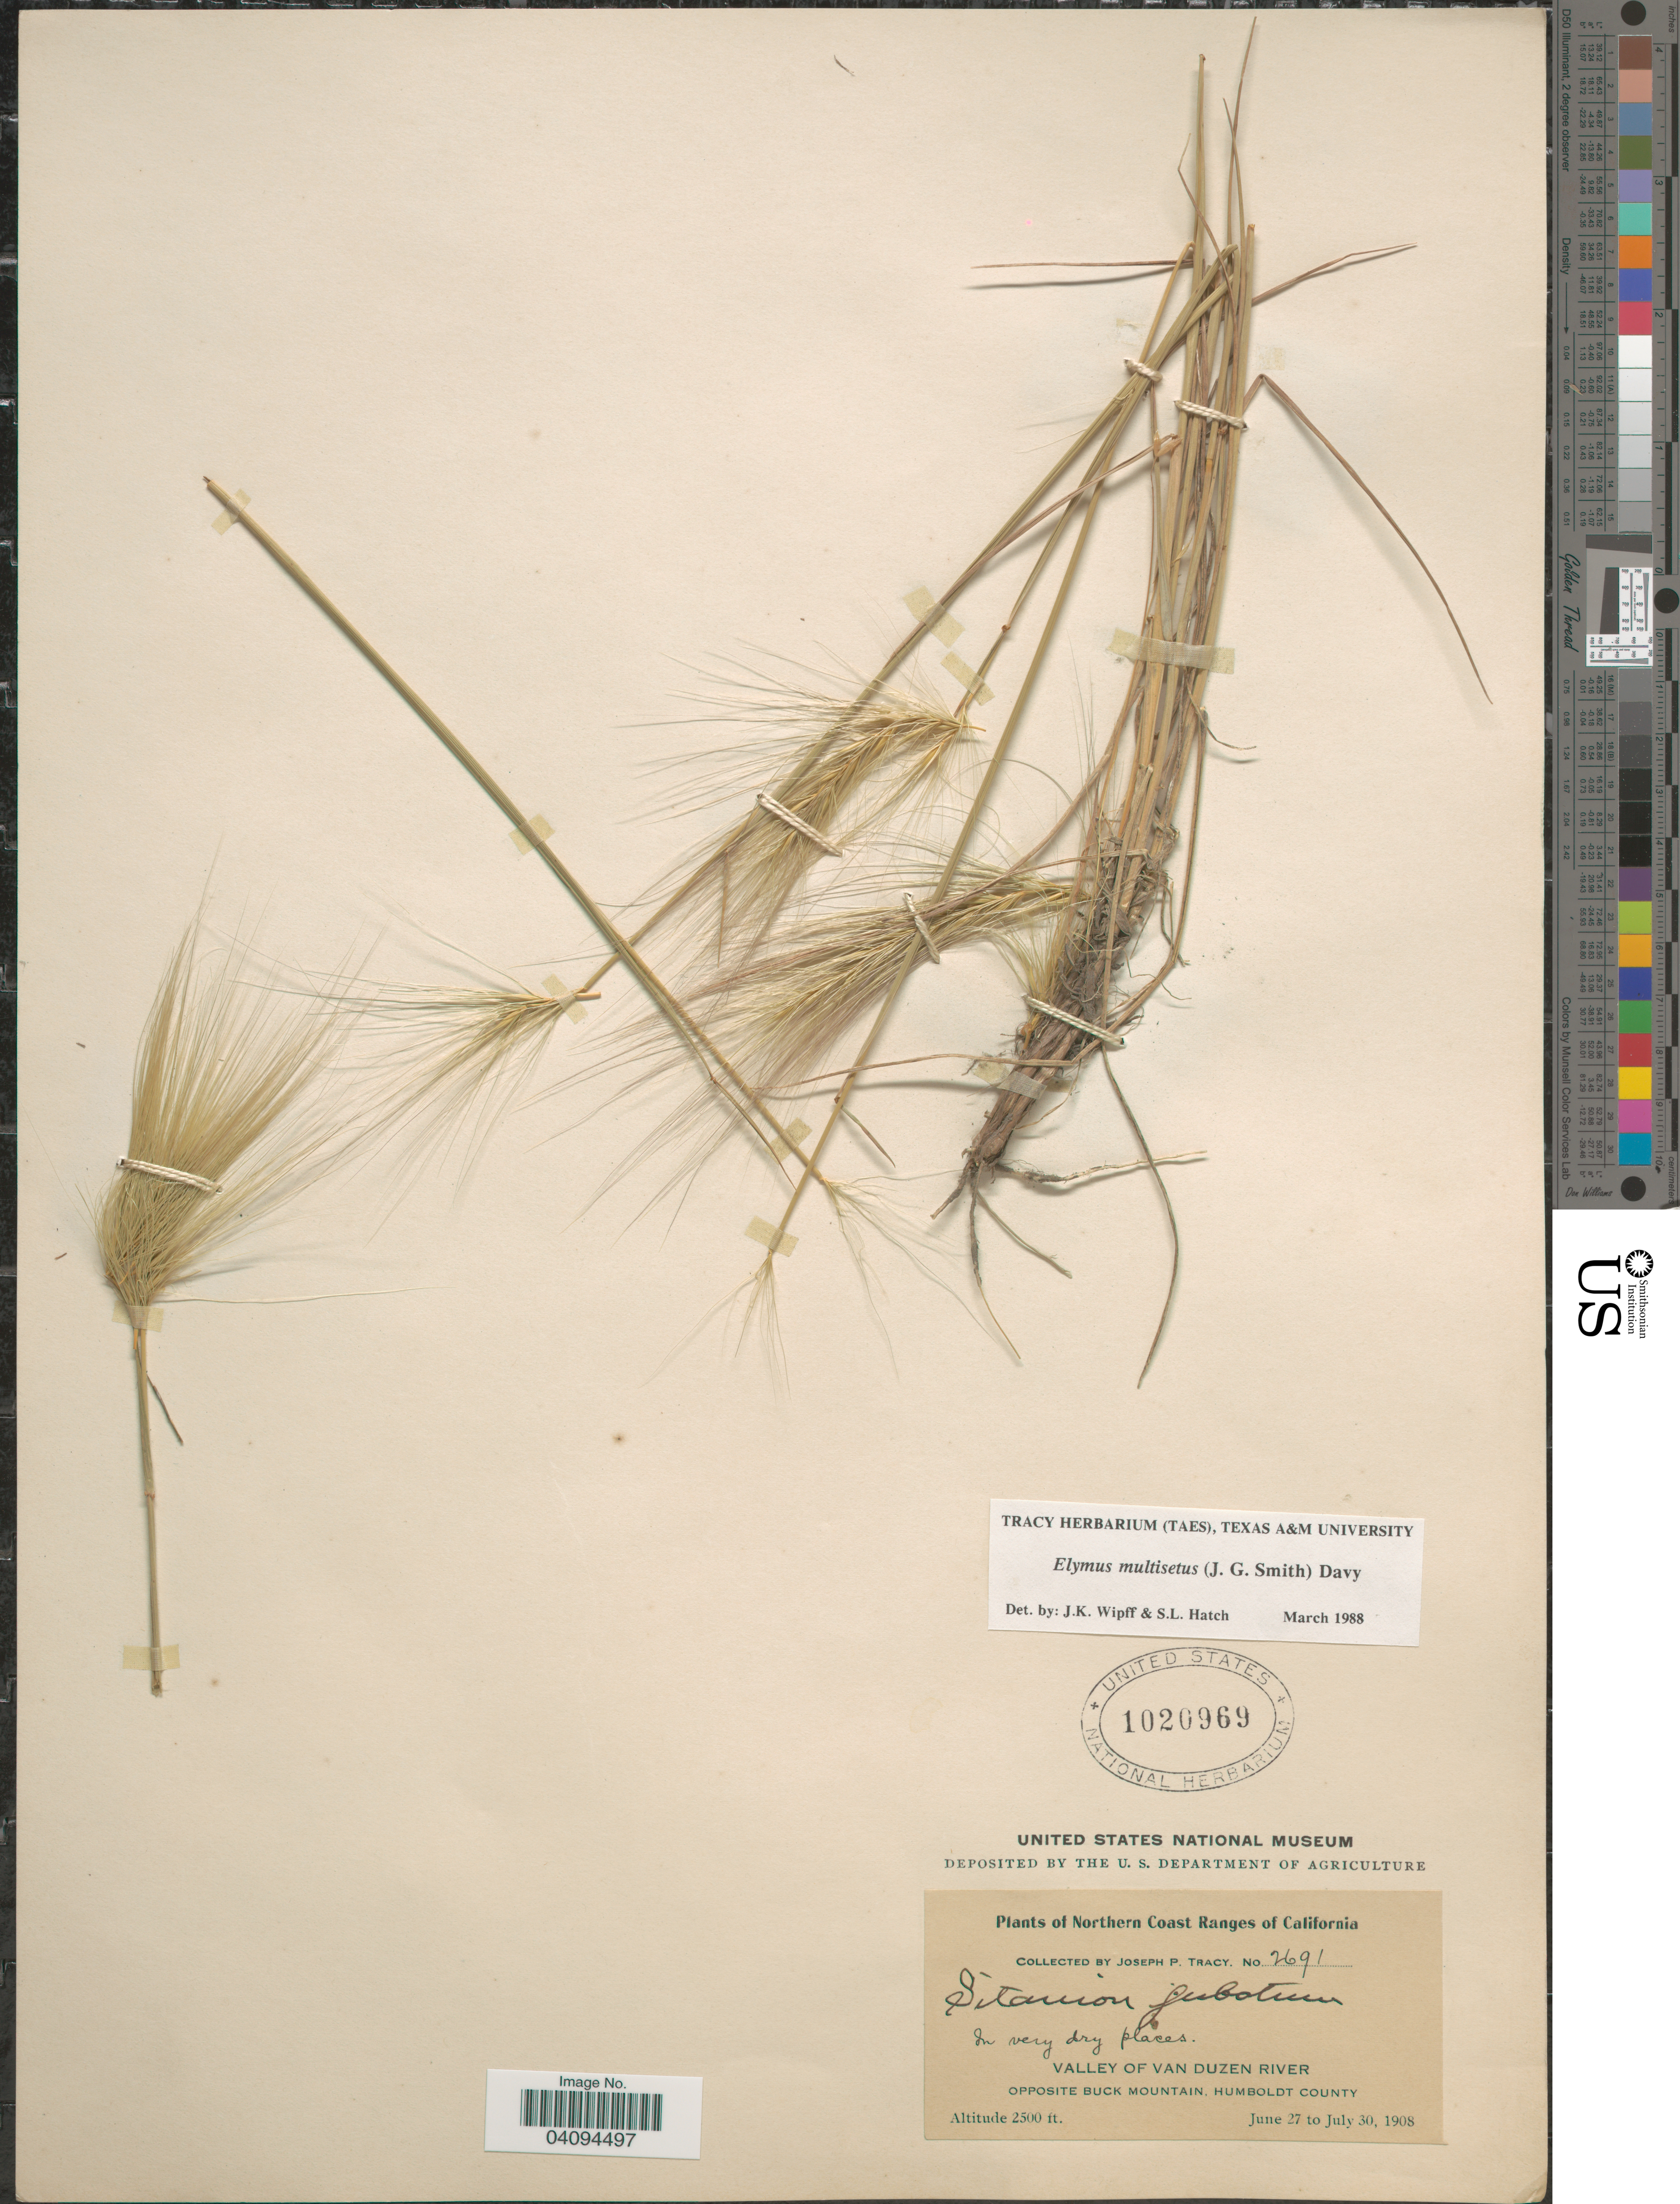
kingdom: Plantae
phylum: Tracheophyta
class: Liliopsida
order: Poales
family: Poaceae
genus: Elymus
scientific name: Elymus multisetus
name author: (J.G. Sm.) Burtt Davy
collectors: J. Tracy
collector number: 2691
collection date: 1908-06-27/1908-07-30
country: United States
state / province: California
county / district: Humboldt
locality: Northern Coast Ranges of California. In very dry places. Valley of Van Duzen River. Opposite Buck Mountain, Humboldt County.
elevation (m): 762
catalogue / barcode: US 1020969